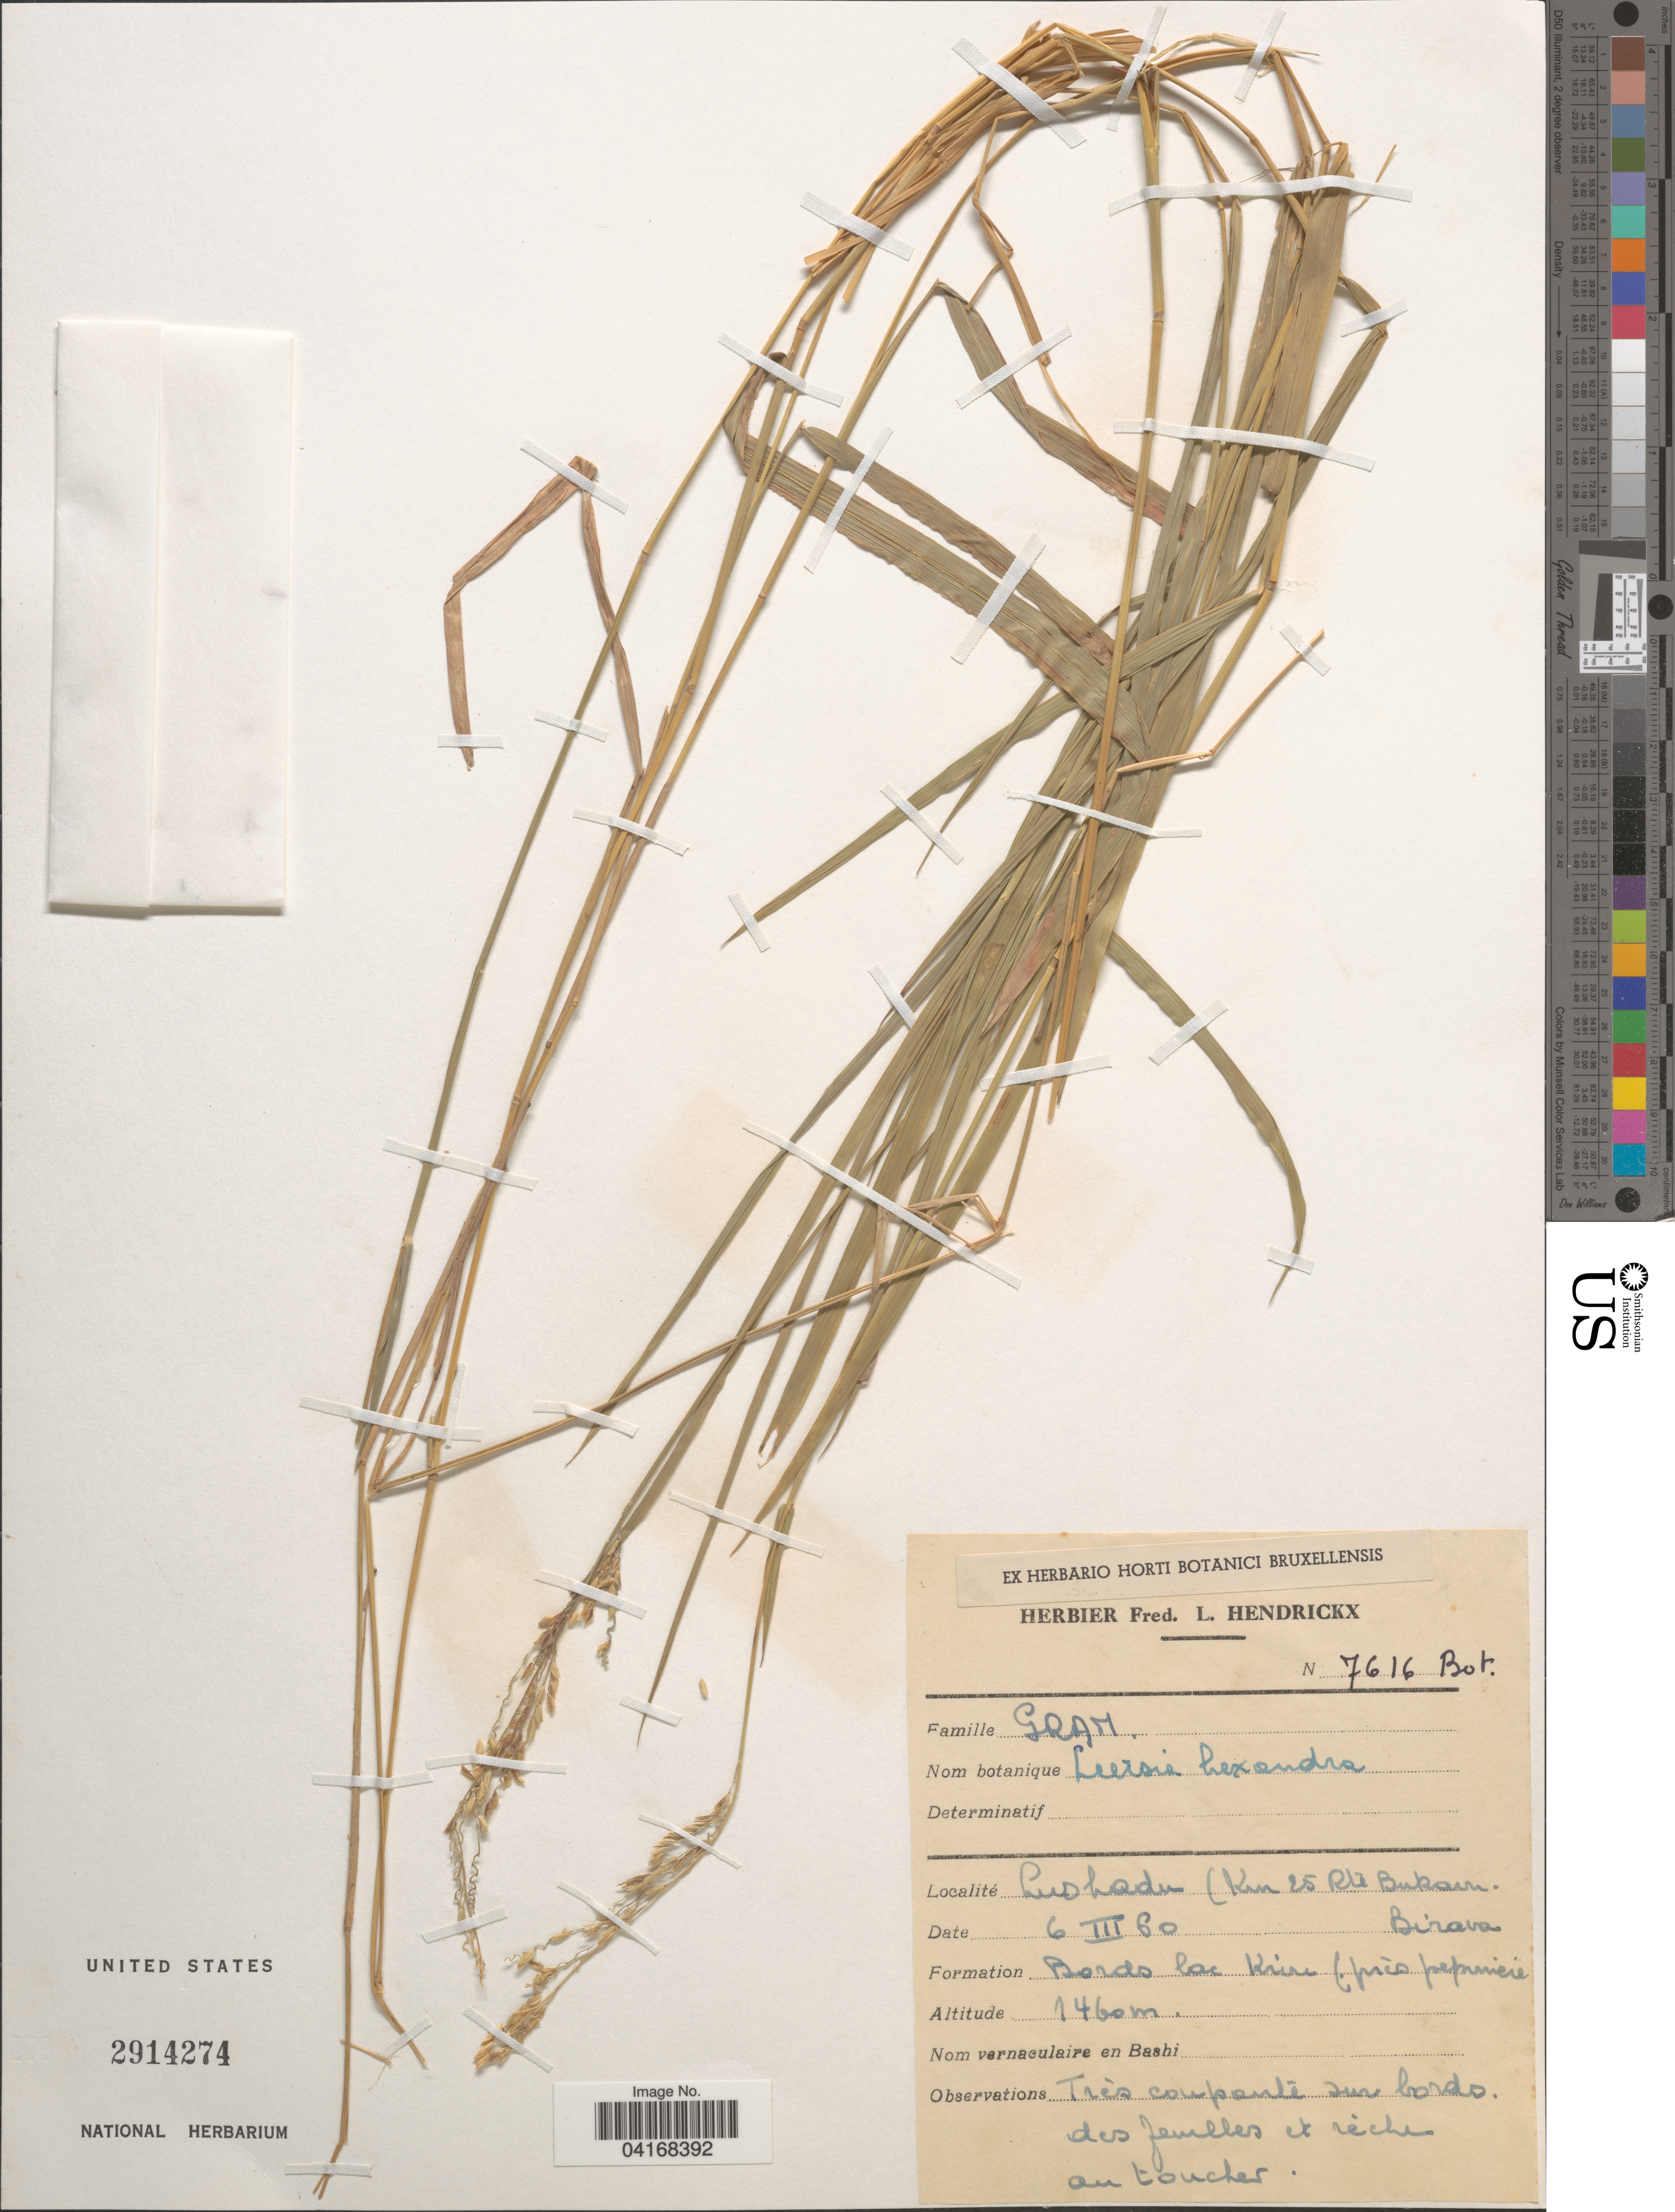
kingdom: Plantae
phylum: Tracheophyta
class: Liliopsida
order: Poales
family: Poaceae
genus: Leersia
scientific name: Leersia hexandra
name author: Sw.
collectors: Ex herb. Fred. L. Hendrickx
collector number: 7616 Bot.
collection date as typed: Transcribed d/m/y: 6/3/60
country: Congo, Democratic Republic of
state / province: Sud-Kivu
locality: Lushadu (Km 25 Rte Bukavu) Birava. Bords lac Kivu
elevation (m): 1460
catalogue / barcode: US 2914274